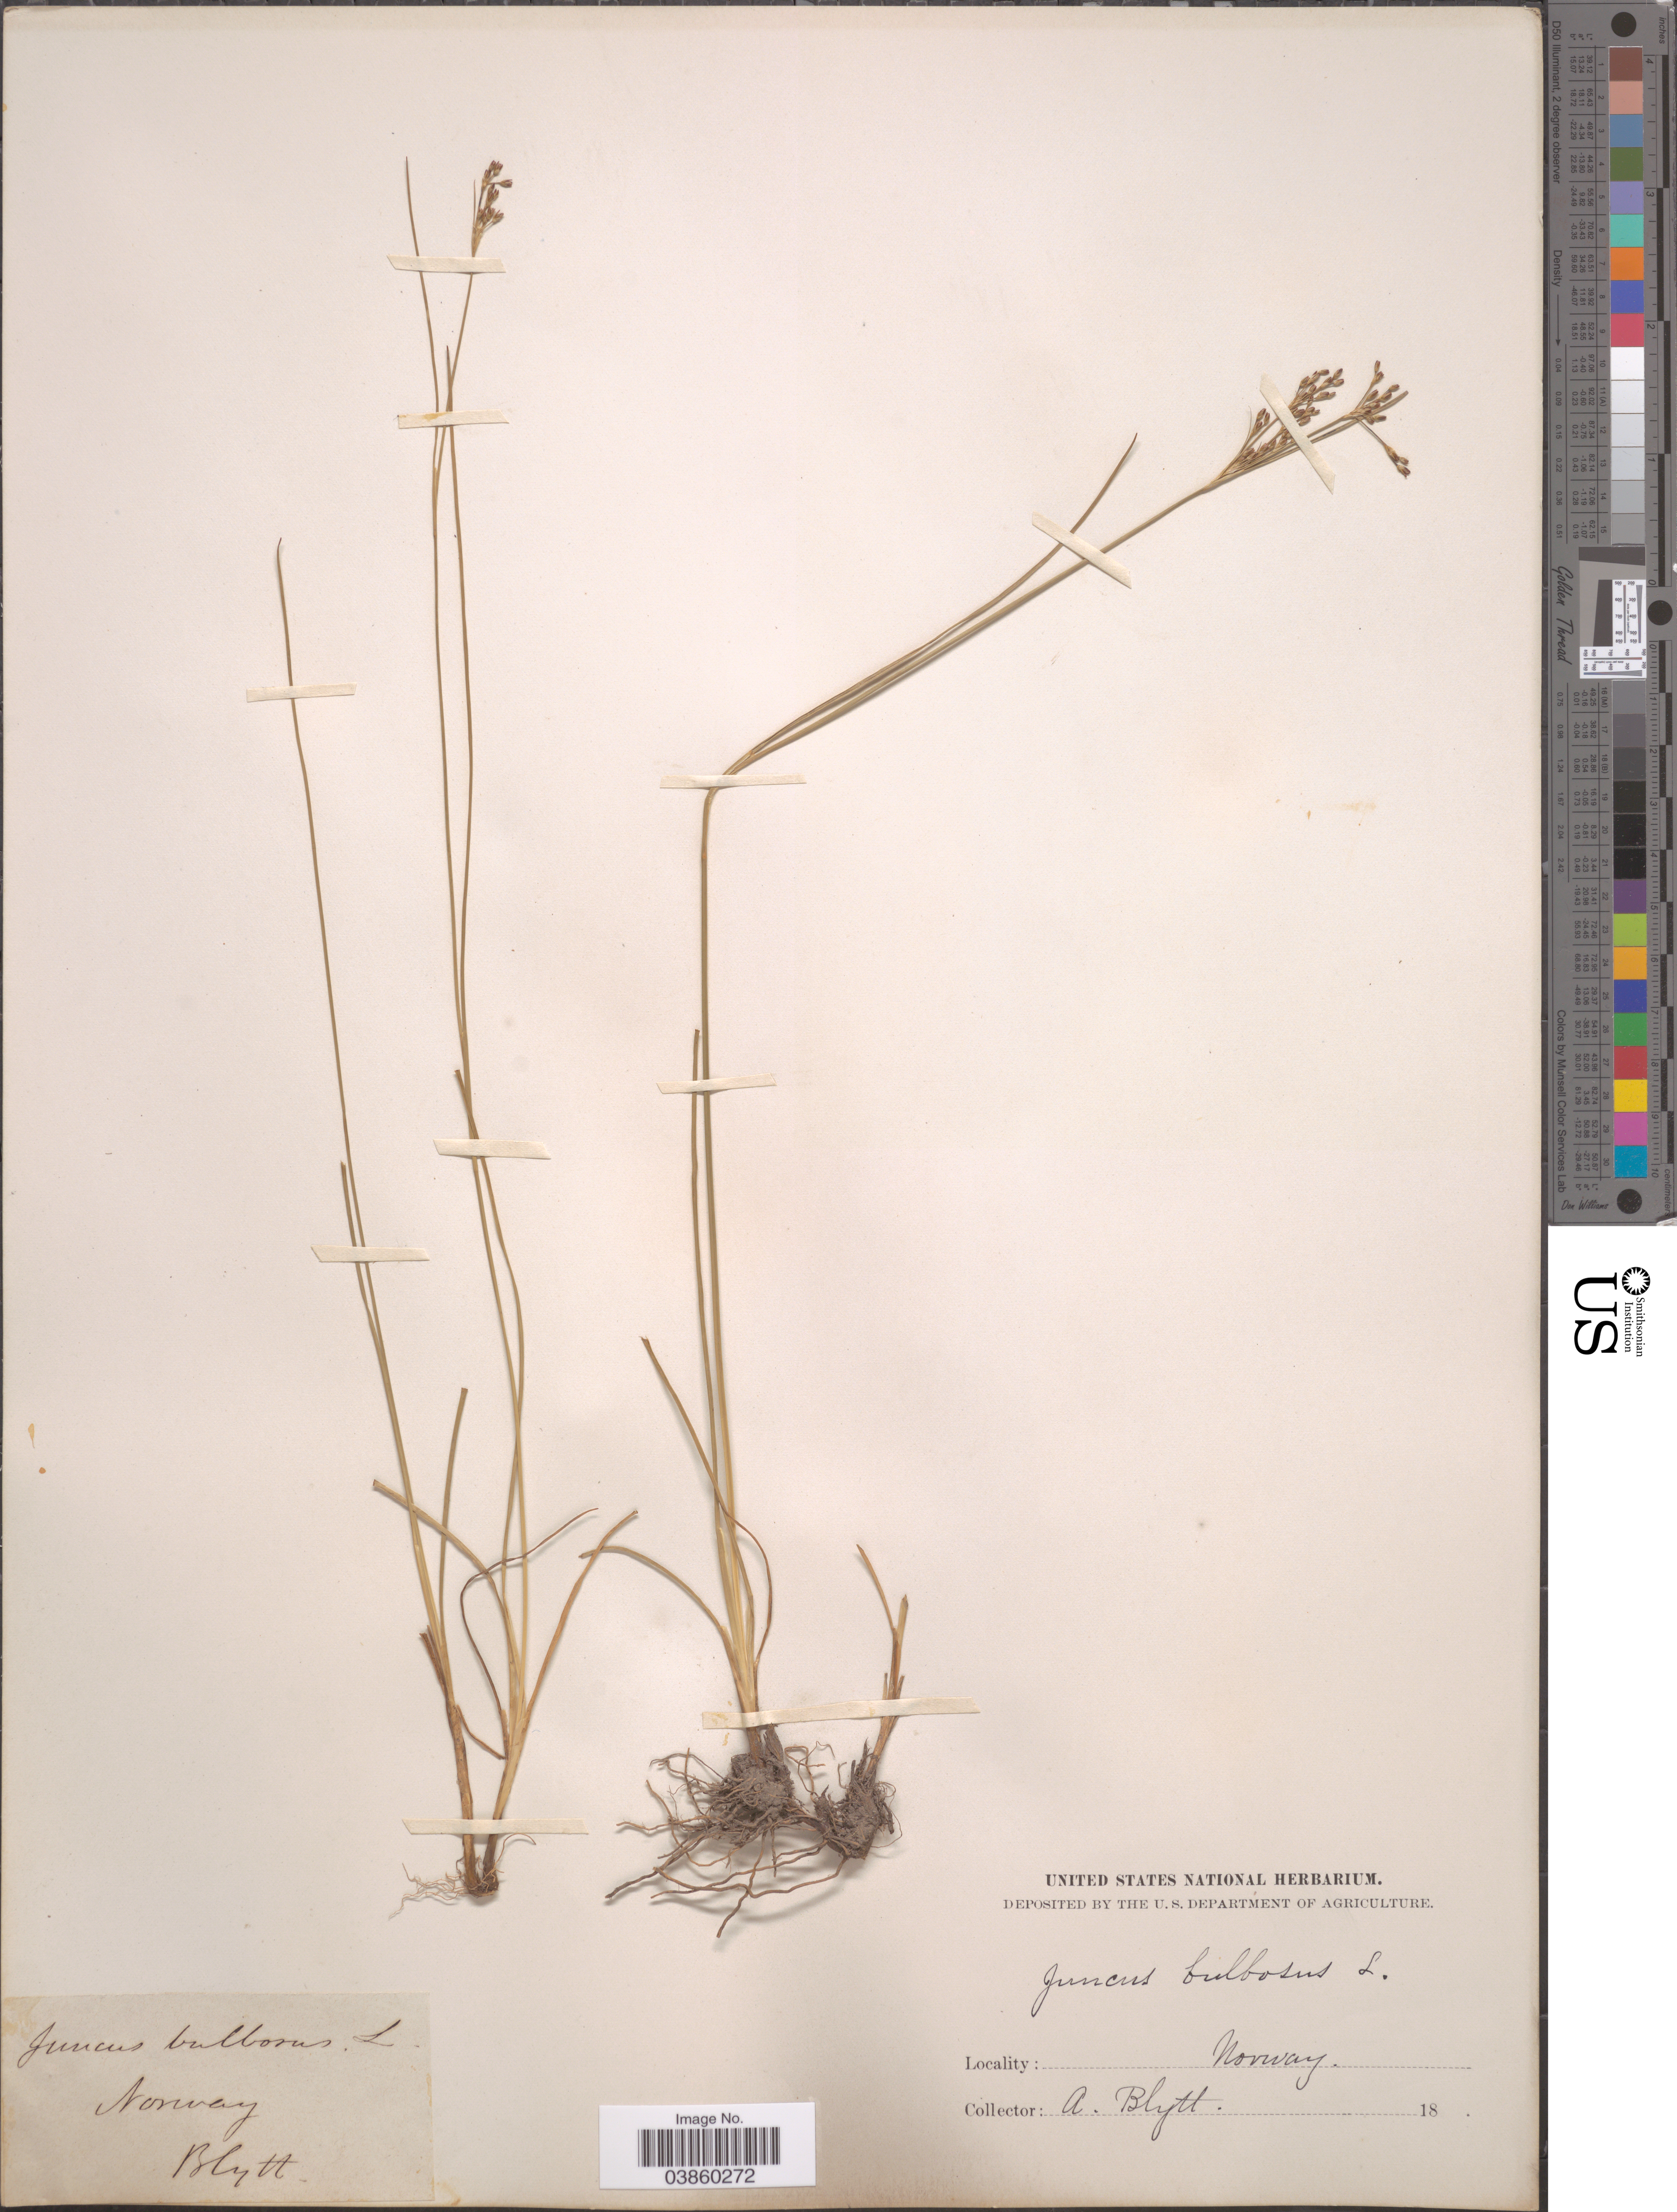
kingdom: Plantae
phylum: Tracheophyta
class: Liliopsida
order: Poales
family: Juncaceae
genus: Juncus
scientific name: Juncus bulbosus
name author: L.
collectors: A. Blytt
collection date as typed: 18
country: Norway